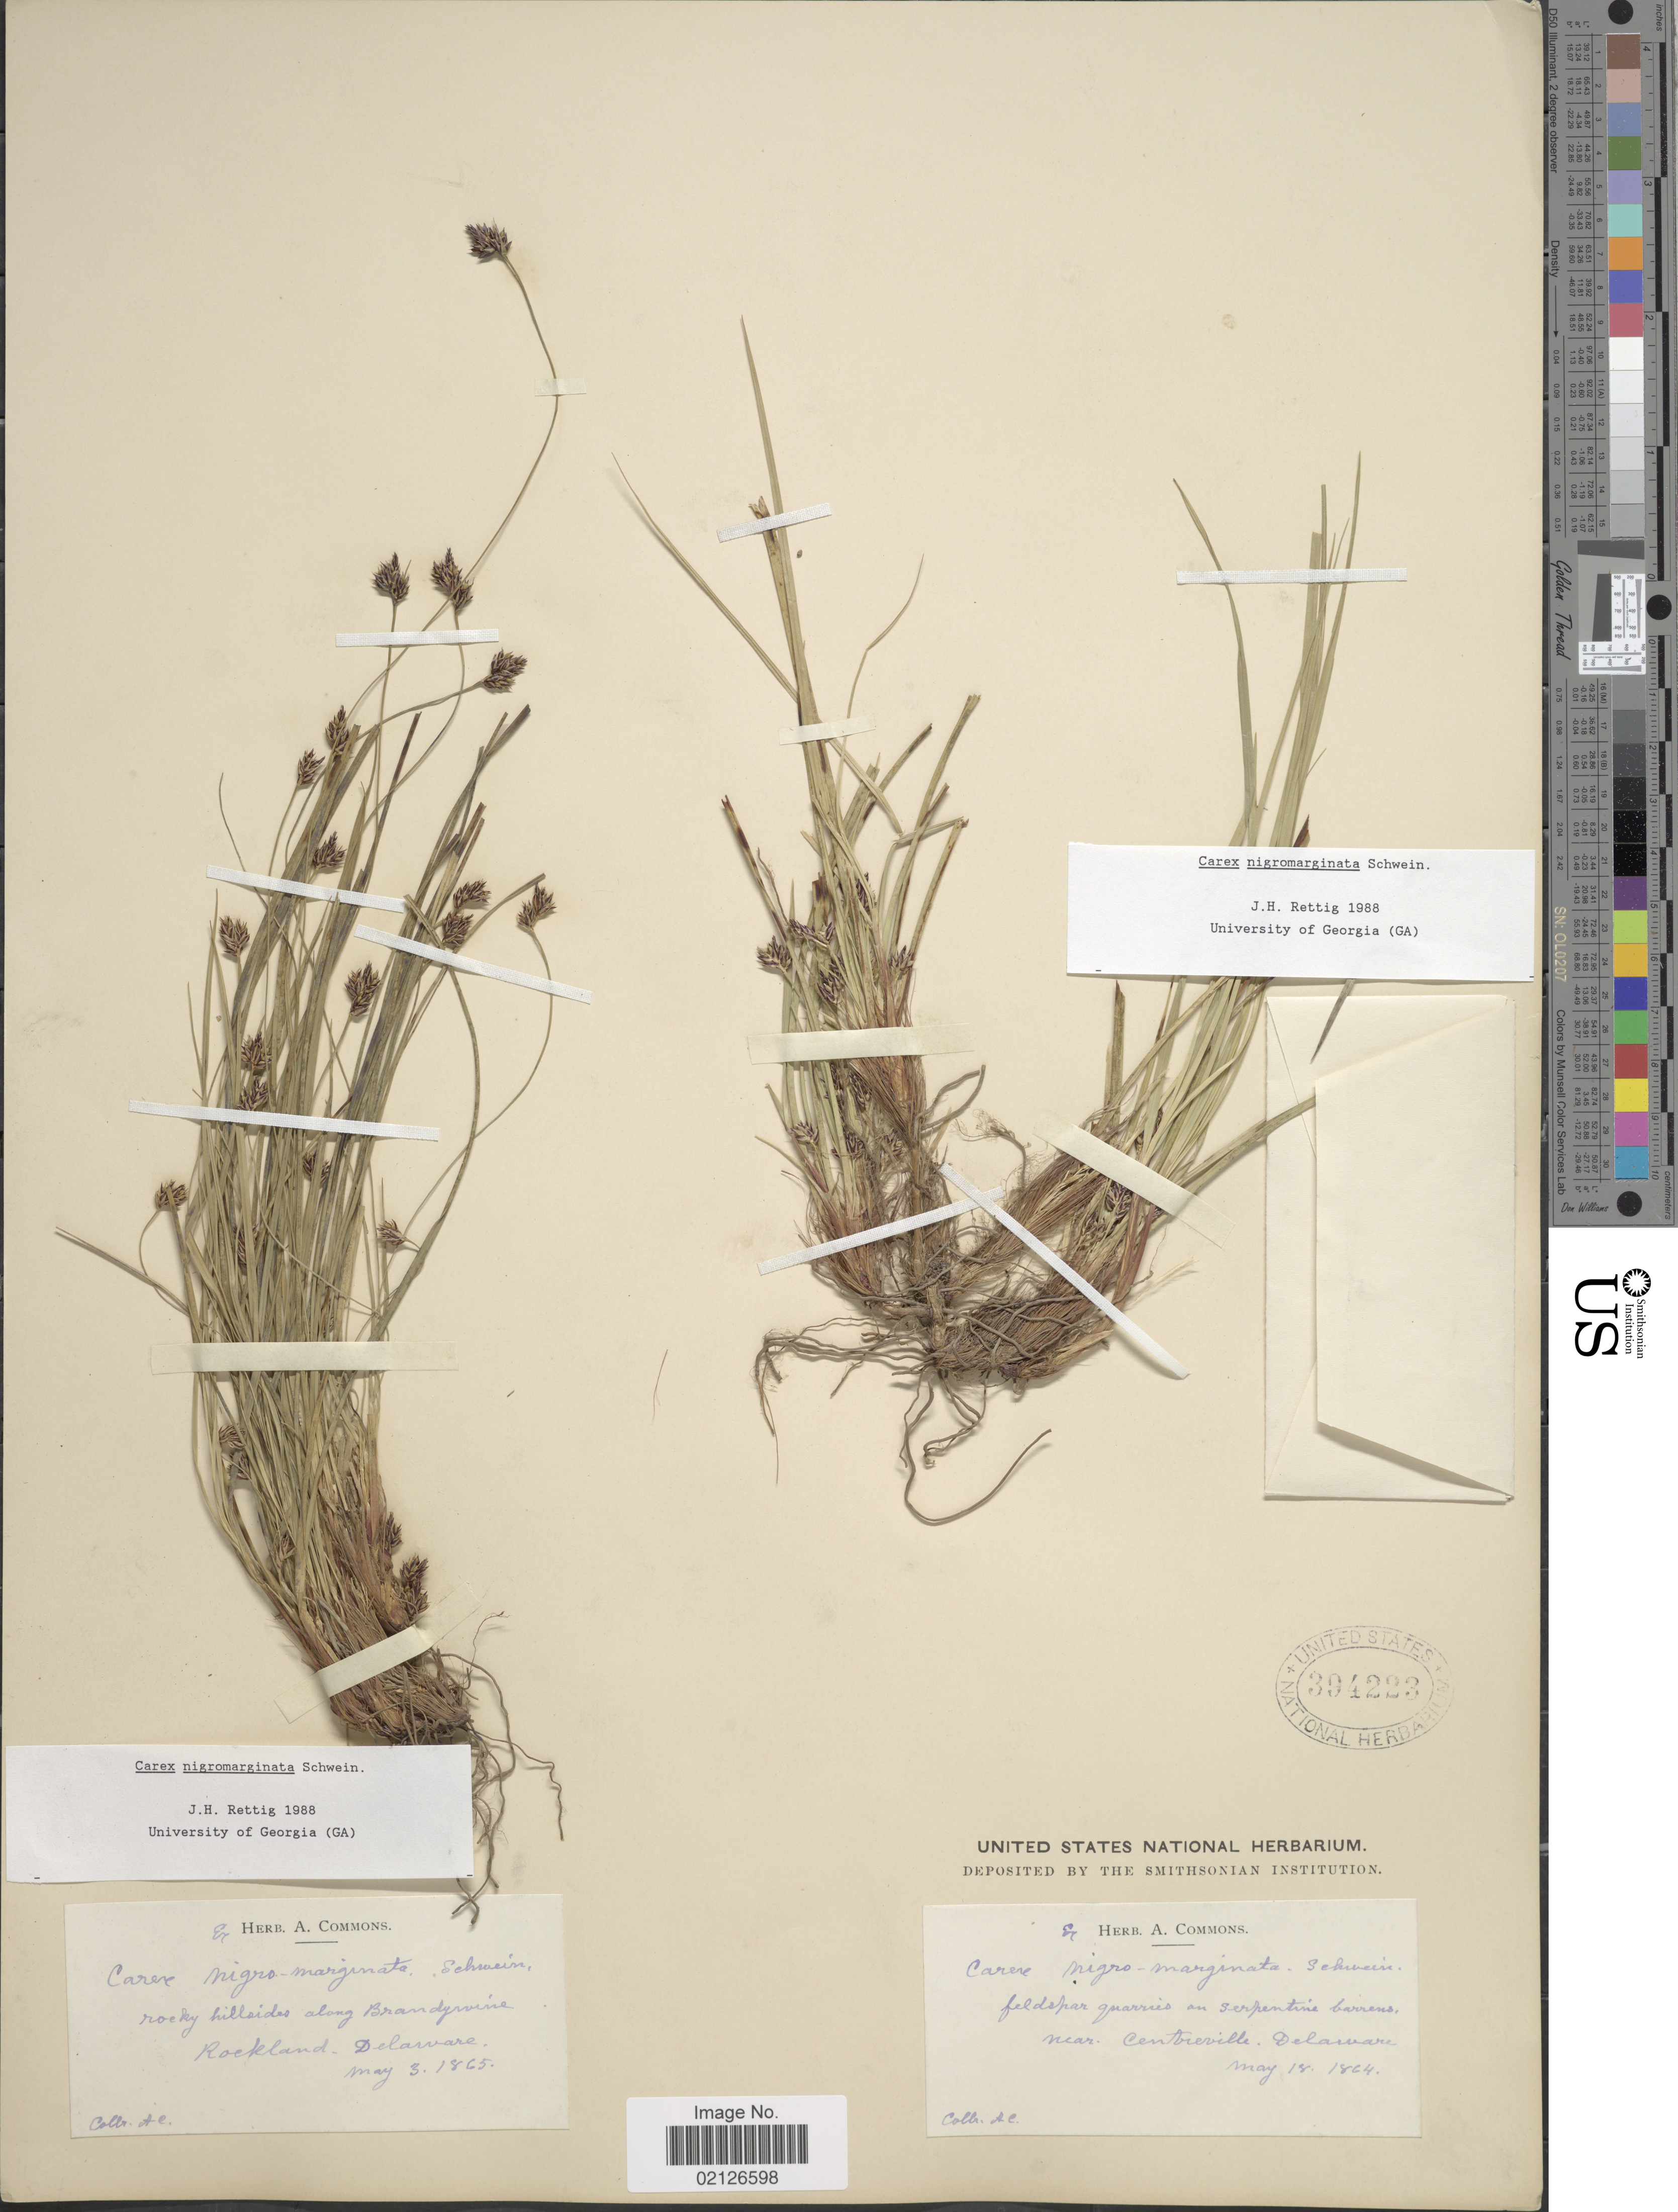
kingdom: Plantae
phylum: Tracheophyta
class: Liliopsida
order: Poales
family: Cyperaceae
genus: Carex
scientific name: Carex nigromarginata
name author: Schwein.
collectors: A. Commons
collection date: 1865-05-03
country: United States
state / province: Delaware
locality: Rocky hillsides along Brandywine, Rockland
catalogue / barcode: US 394223-2